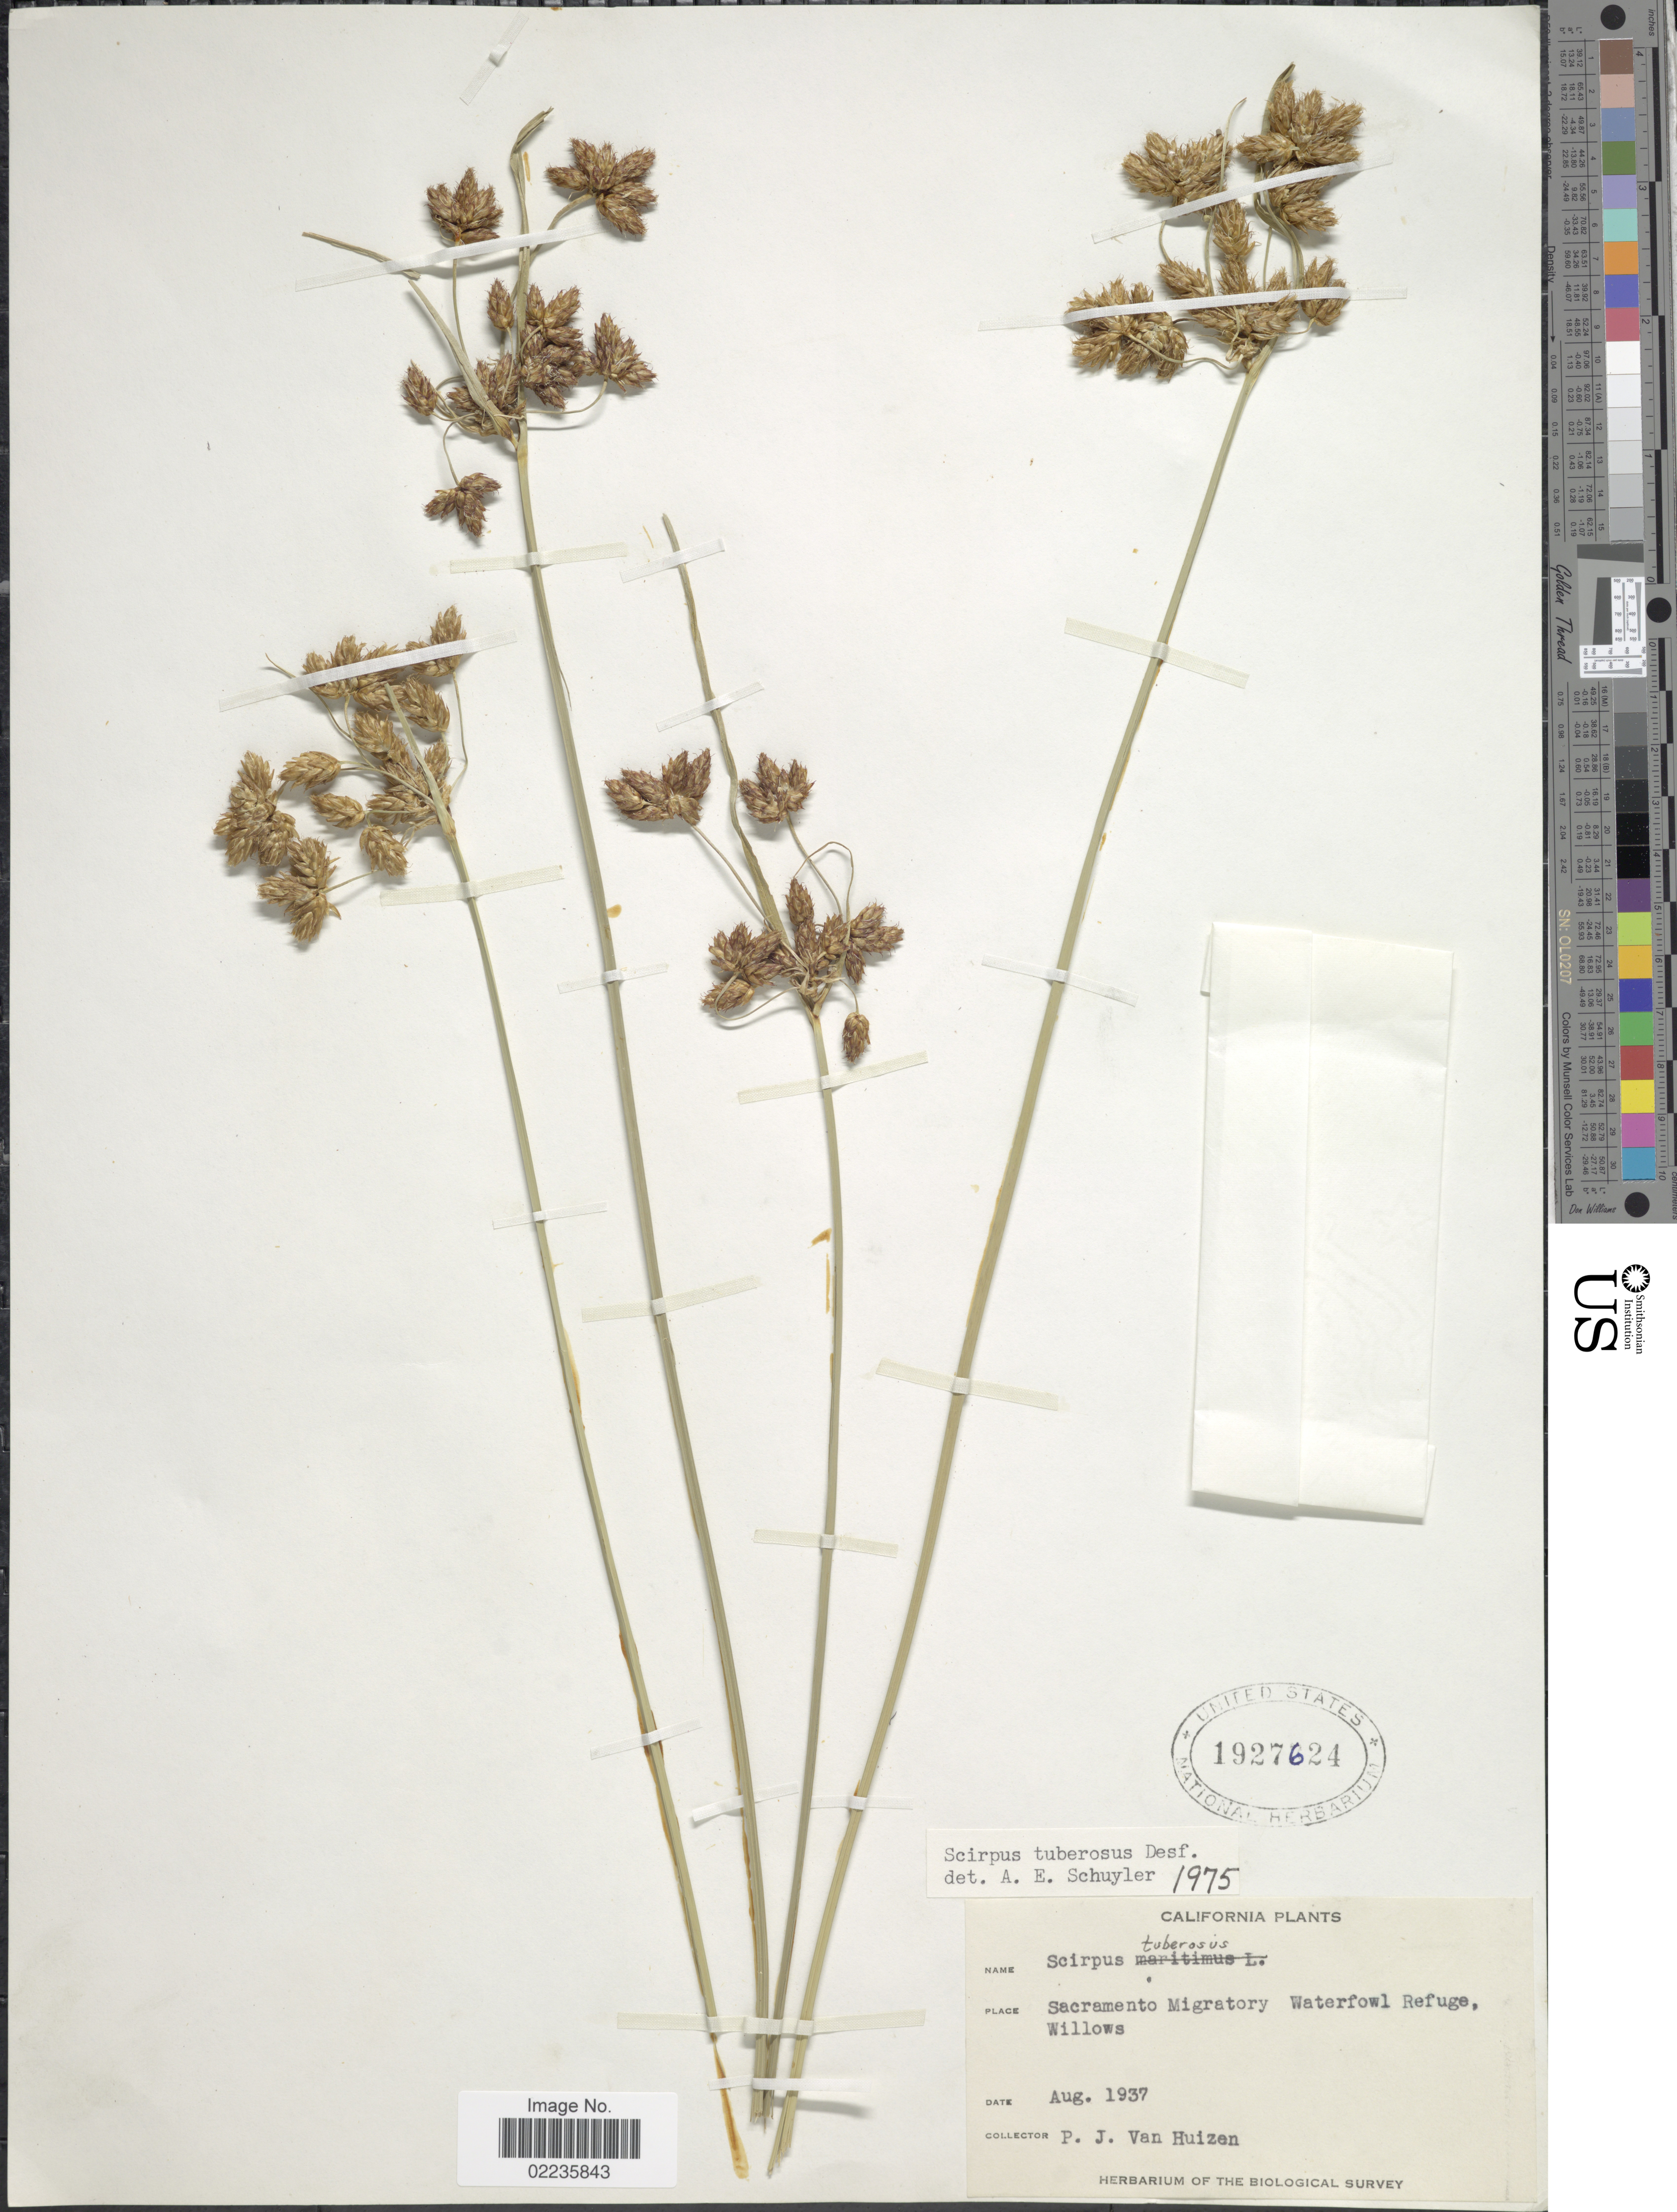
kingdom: Plantae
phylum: Tracheophyta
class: Liliopsida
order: Poales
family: Cyperaceae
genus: Bolboschoenus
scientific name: Bolboschoenus glaucus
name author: (Lam.) S.G. Sm.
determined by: Strong, Mark T., (BOT), Smithsonian Institution - National Museum of Natural History (UNITED STATES)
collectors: P. Huizen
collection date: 1937-08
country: United States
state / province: California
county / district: Sacramento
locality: Sacramento Migratory Waterfowl Refuge, Willows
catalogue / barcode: US 1927624